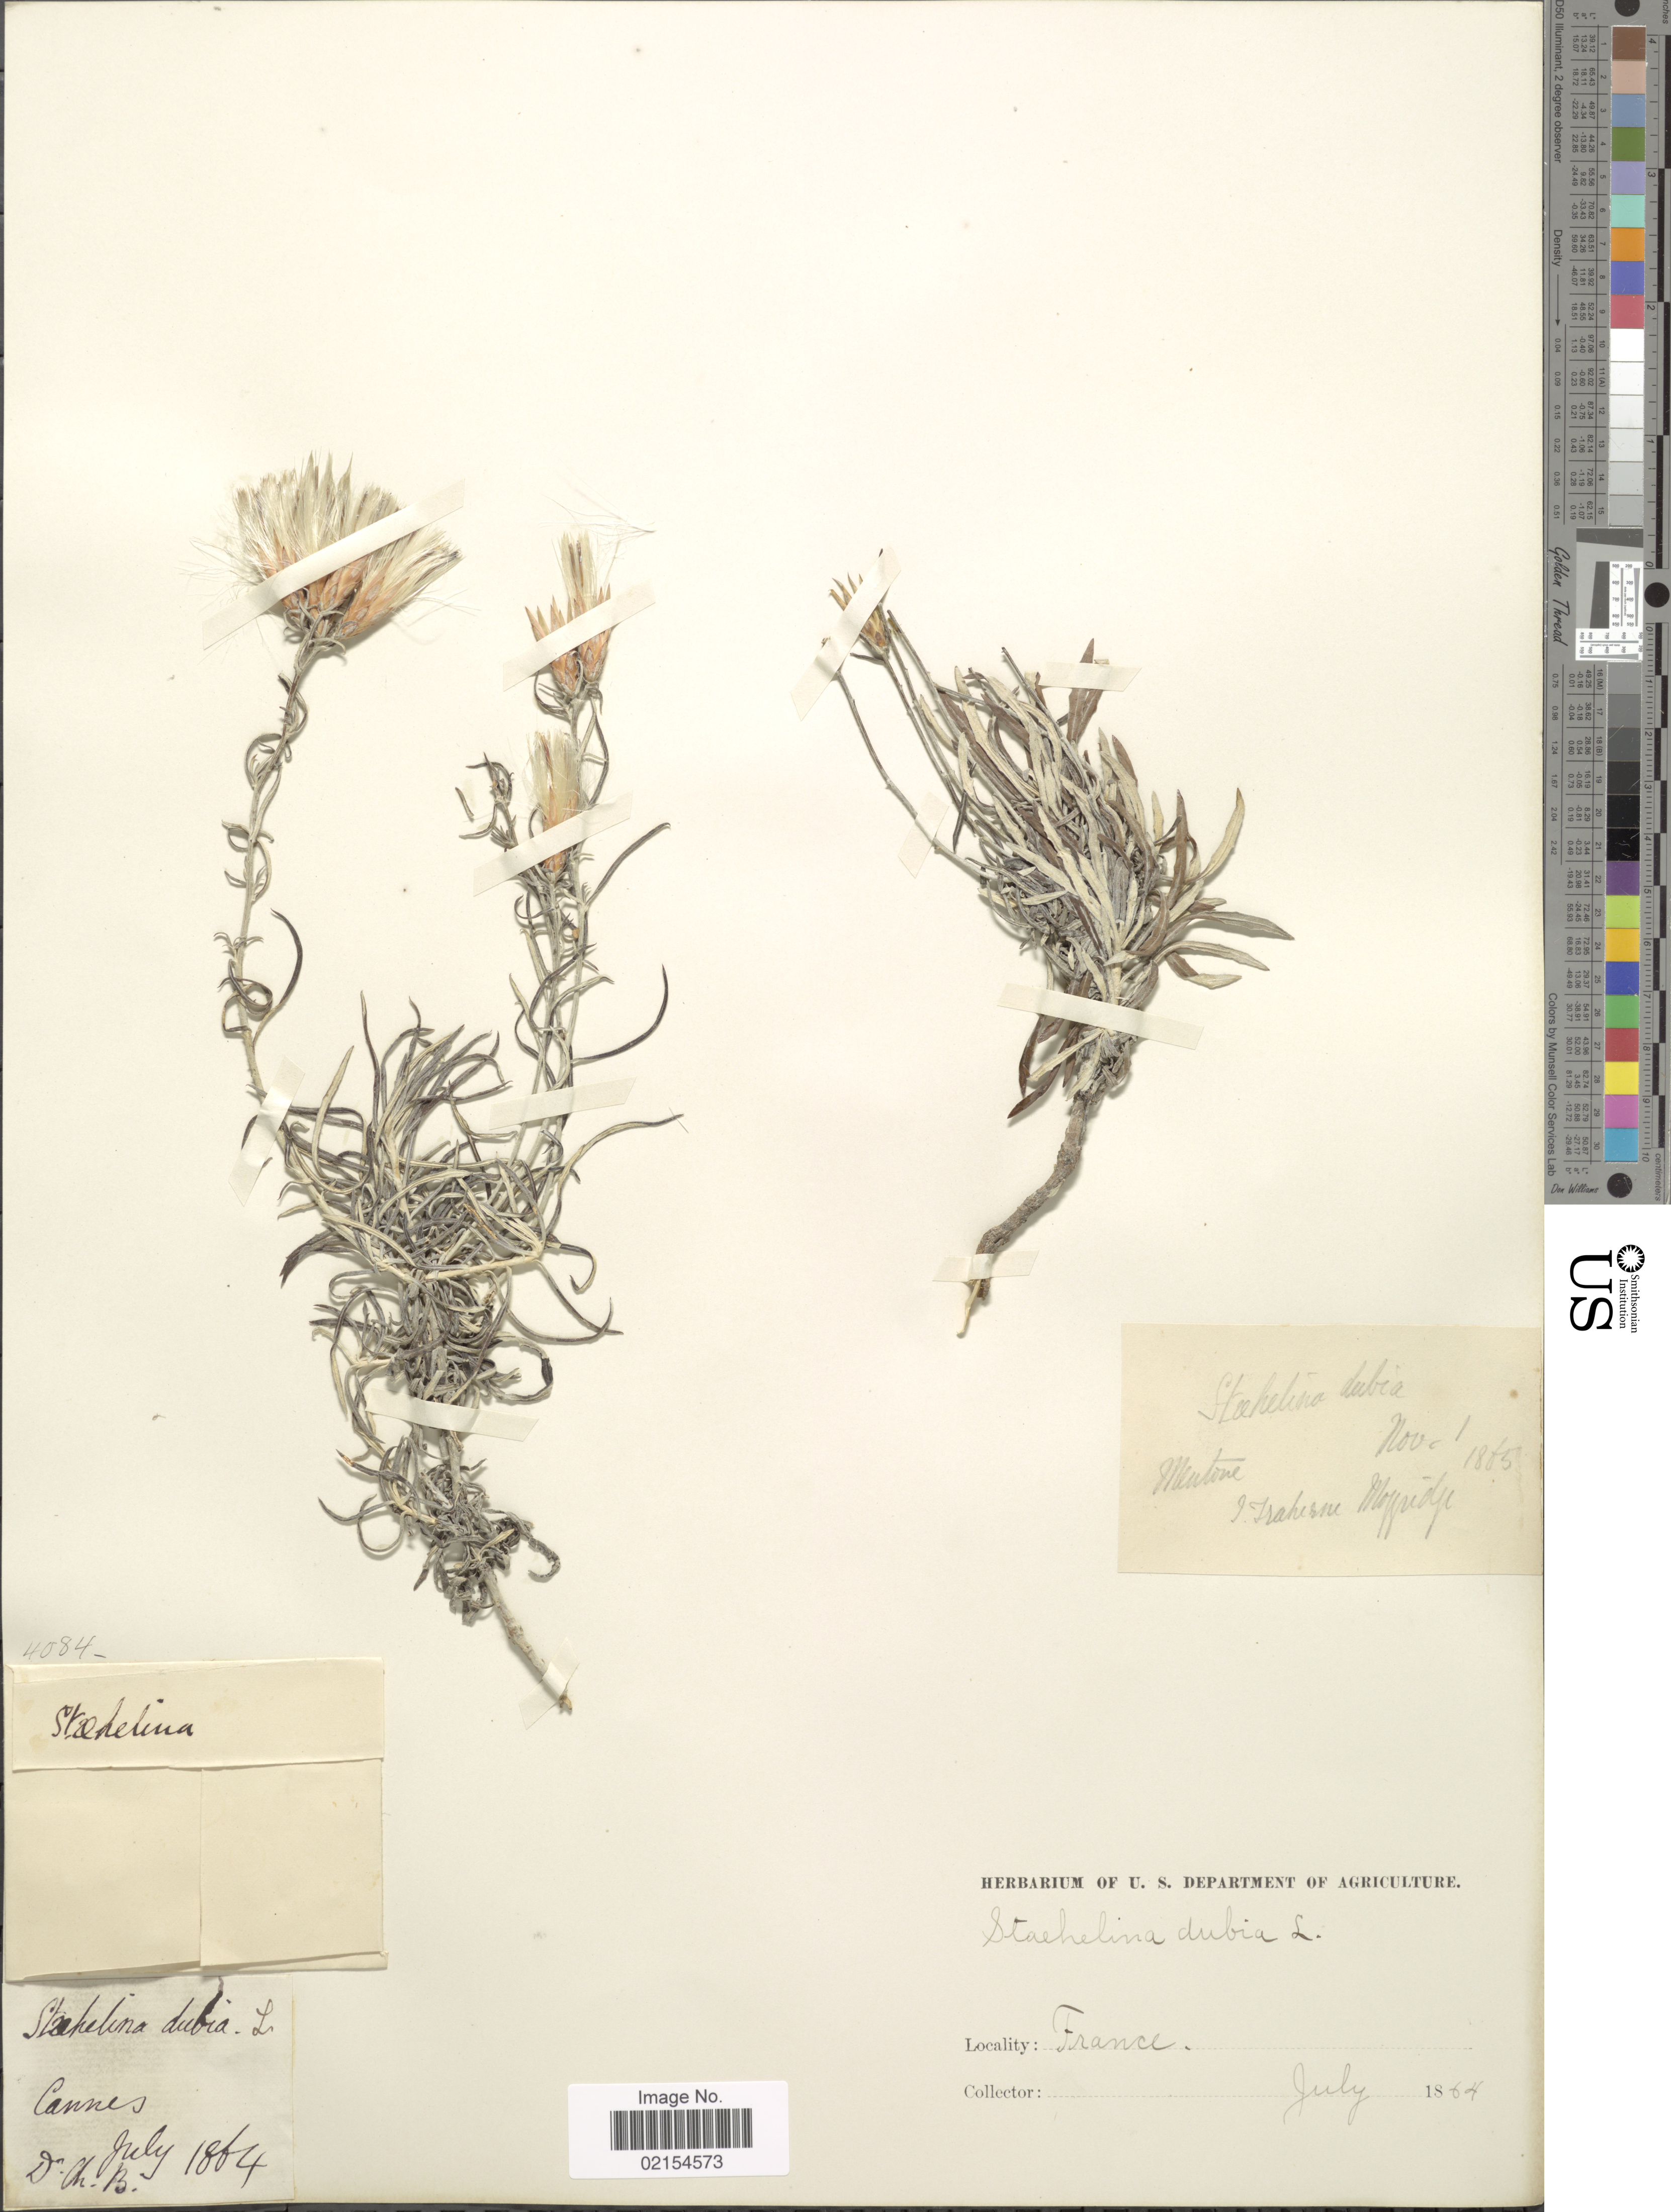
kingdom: Plantae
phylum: Tracheophyta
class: Magnoliopsida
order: Asterales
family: Asteraceae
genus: Staehelina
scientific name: Staehelina dubia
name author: L.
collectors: J. T. Moggridge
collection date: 1864-07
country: France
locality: Cannes, Mentone